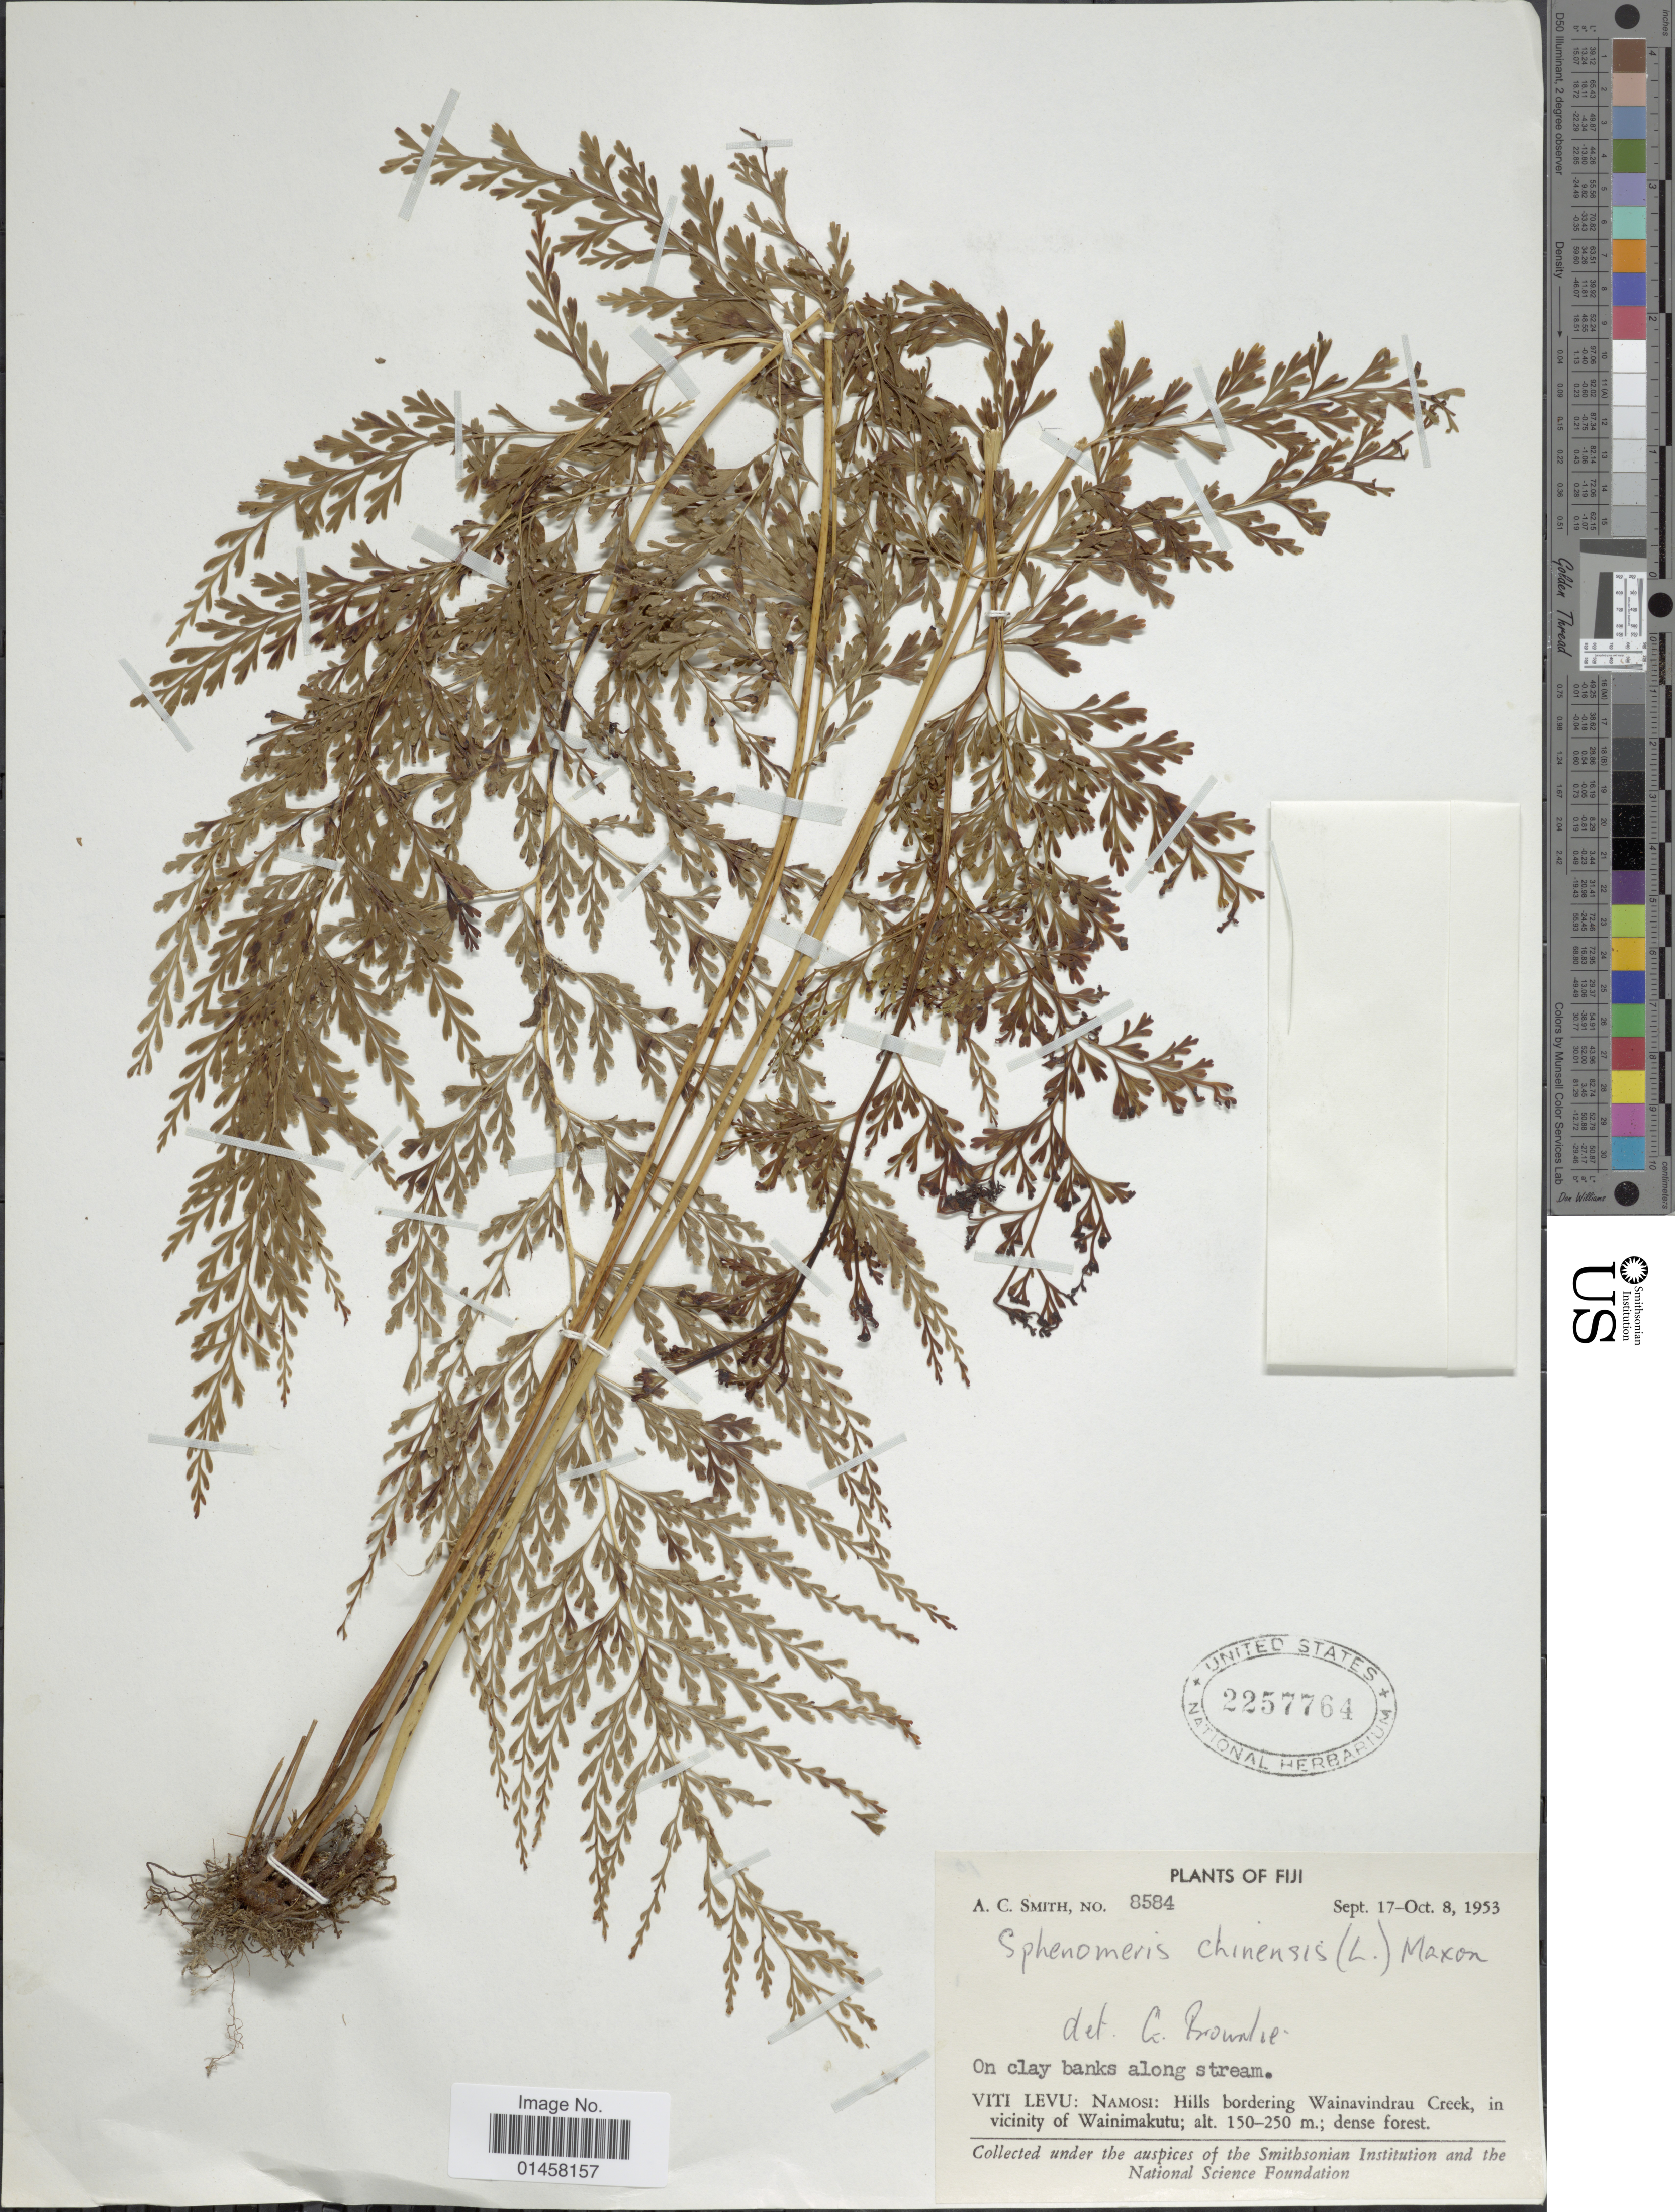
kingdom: Plantae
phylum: Tracheophyta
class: Polypodiopsida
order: Polypodiales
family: Lindsaeaceae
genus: Sphenomeris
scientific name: Sphenomeris chinensis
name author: (L.) Maxon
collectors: A. C. Smith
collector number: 8584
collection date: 1953-09-17/1953-10-08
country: Fiji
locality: Viti Levu: Namosi: Hills bordering Wainavindrau Creek, in vicinity of Wainimakutu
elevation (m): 150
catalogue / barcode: US 2257764